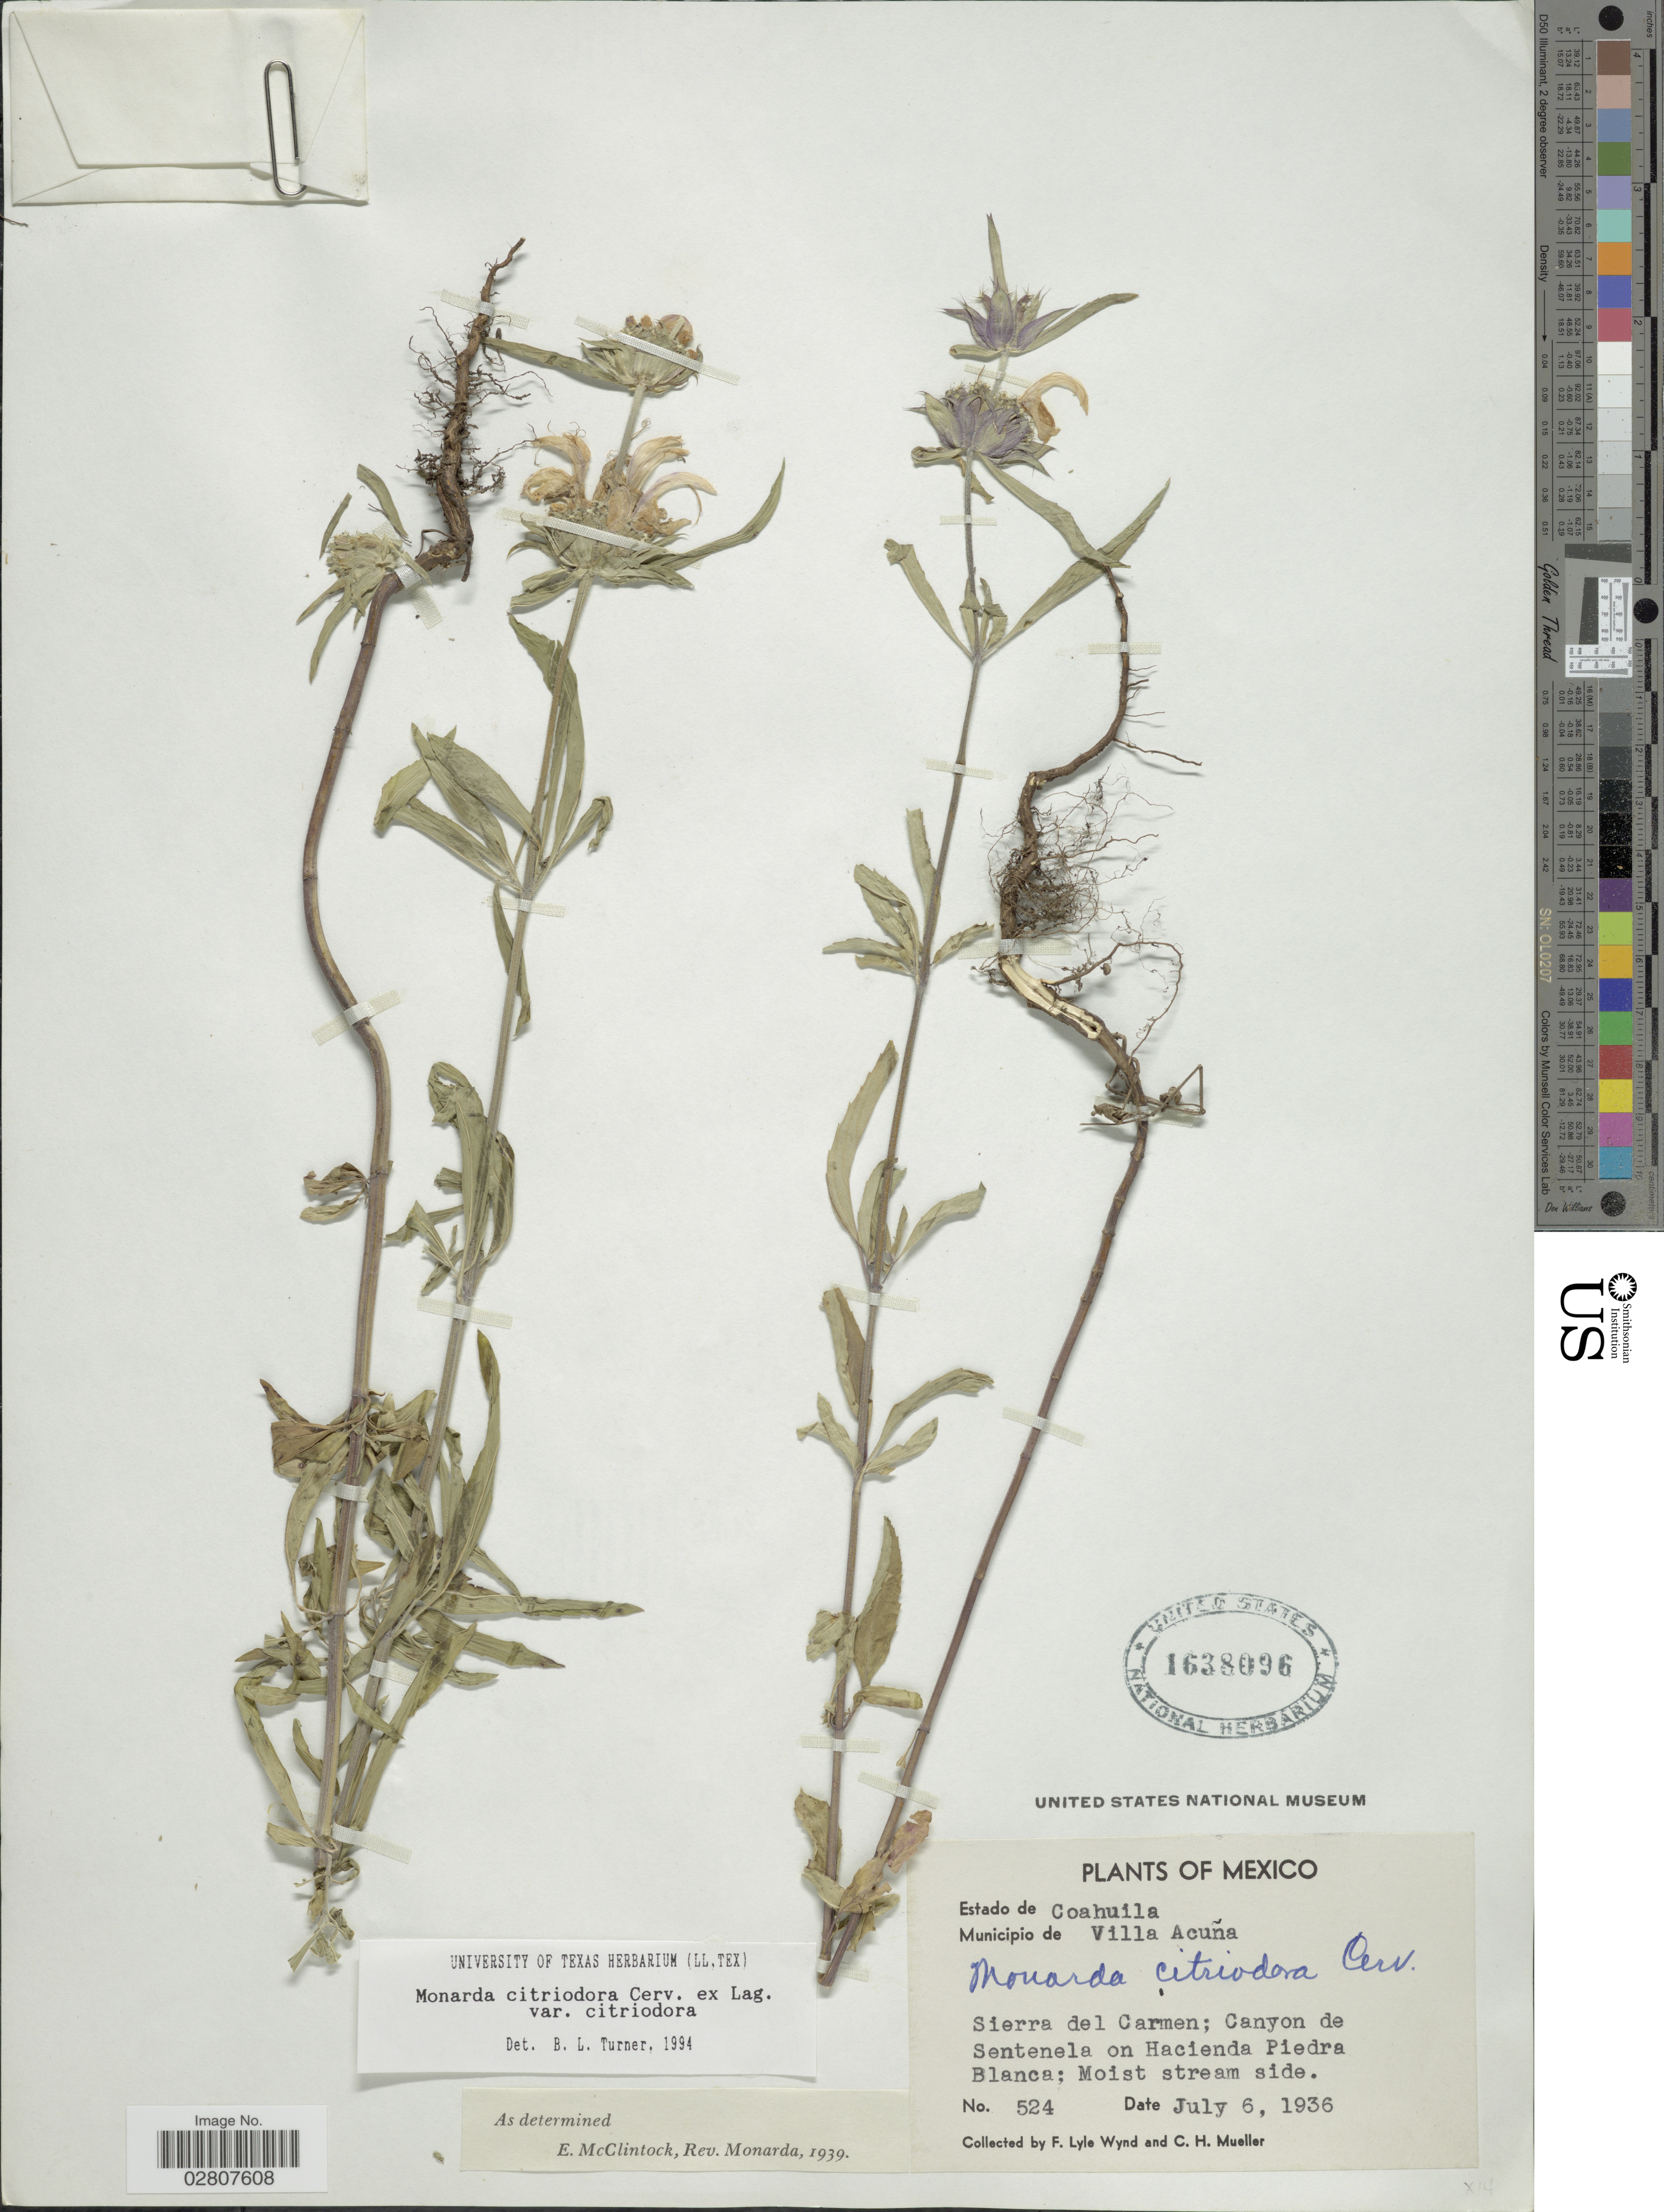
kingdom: Plantae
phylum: Tracheophyta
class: Magnoliopsida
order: Lamiales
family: Lamiaceae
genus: Monarda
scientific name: Monarda citriodora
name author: Cerv. ex Lag.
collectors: F. L. Wynd & C. H. Mueller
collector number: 524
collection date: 1936-07-06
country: Mexico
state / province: Coahuila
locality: Estado de Coahuila, Municipio de Villa Acuña. Sierra del Carmen; Canyon de Santenela on Hacienda Piedra Blanca.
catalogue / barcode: US 1638096